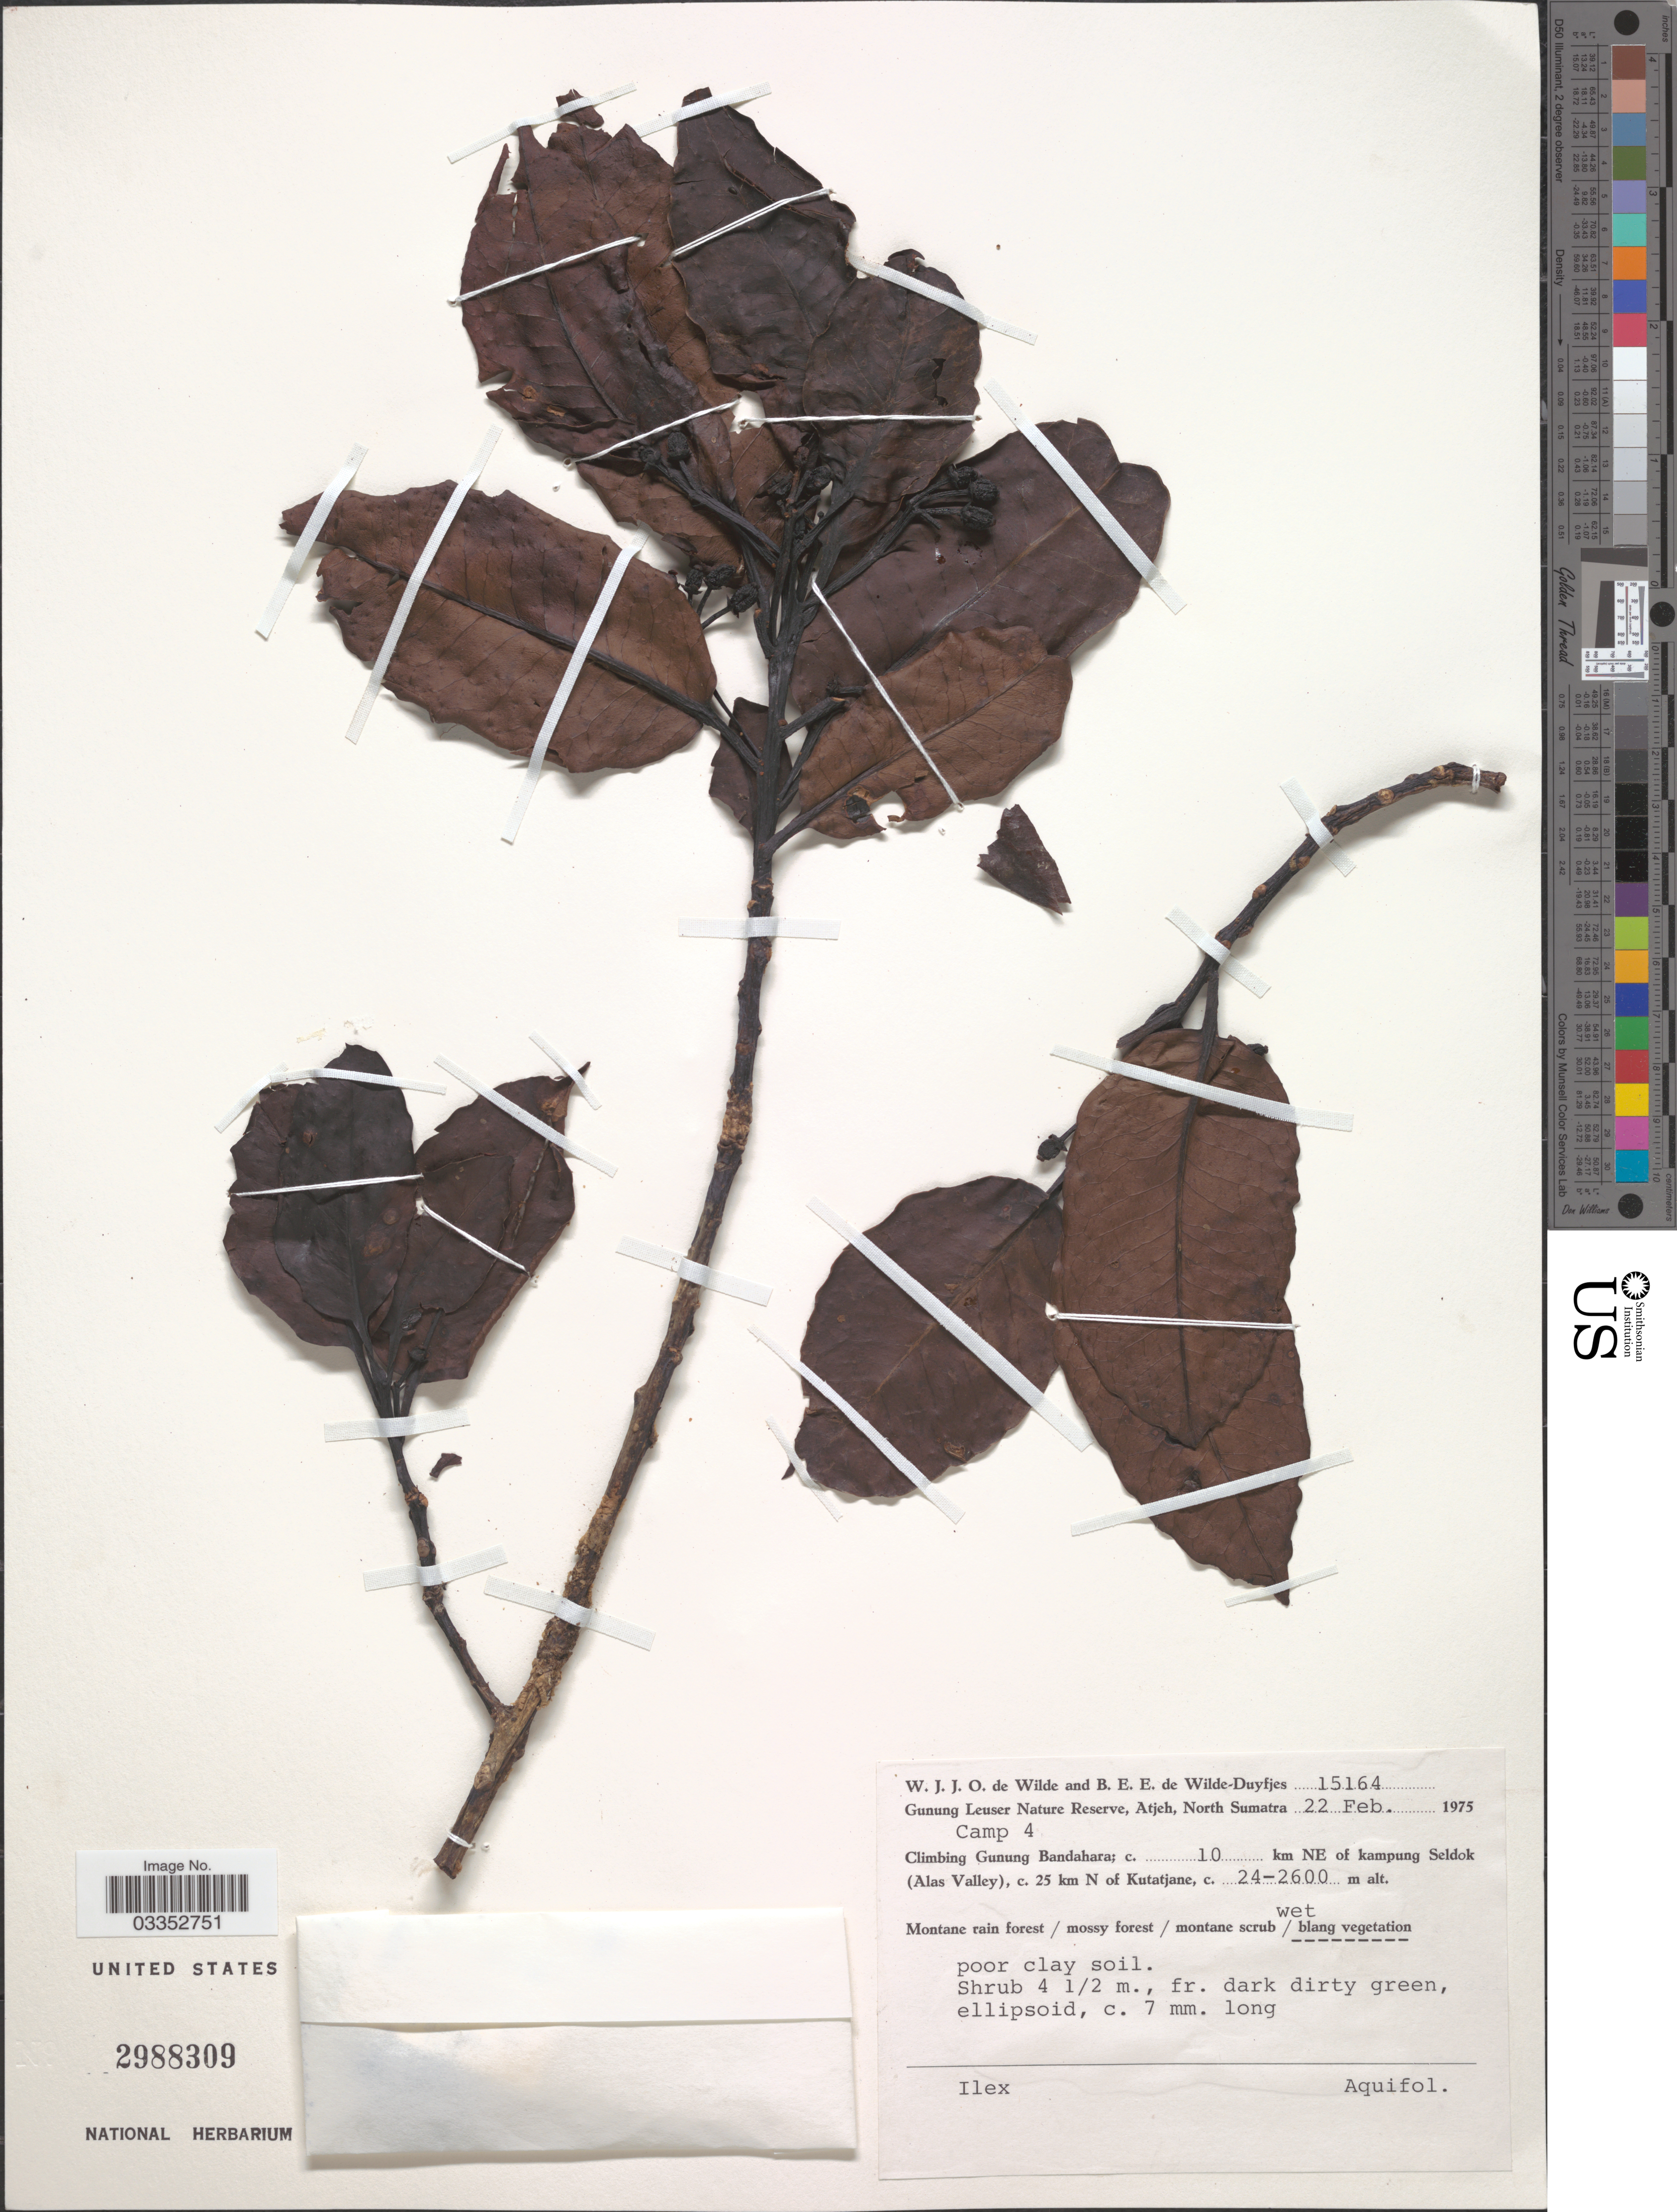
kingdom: Plantae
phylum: Tracheophyta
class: Magnoliopsida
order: Aquifoliales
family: Aquifoliaceae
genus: Ilex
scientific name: Ilex sp.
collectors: W. J. de Wilde & B. E. de Wilde-Duyfjes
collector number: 15164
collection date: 1975-02-22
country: Indonesia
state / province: Sumatra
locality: Gunung Leuser Nature Reserve, Atjeh, North Sumatra. Camp 4. Climbing Gunung Bandahara, c. 10 km NE of kampung Seldok (Alas Valley), c. 25 km N of Kutatjane.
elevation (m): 2400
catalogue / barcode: US 2988309